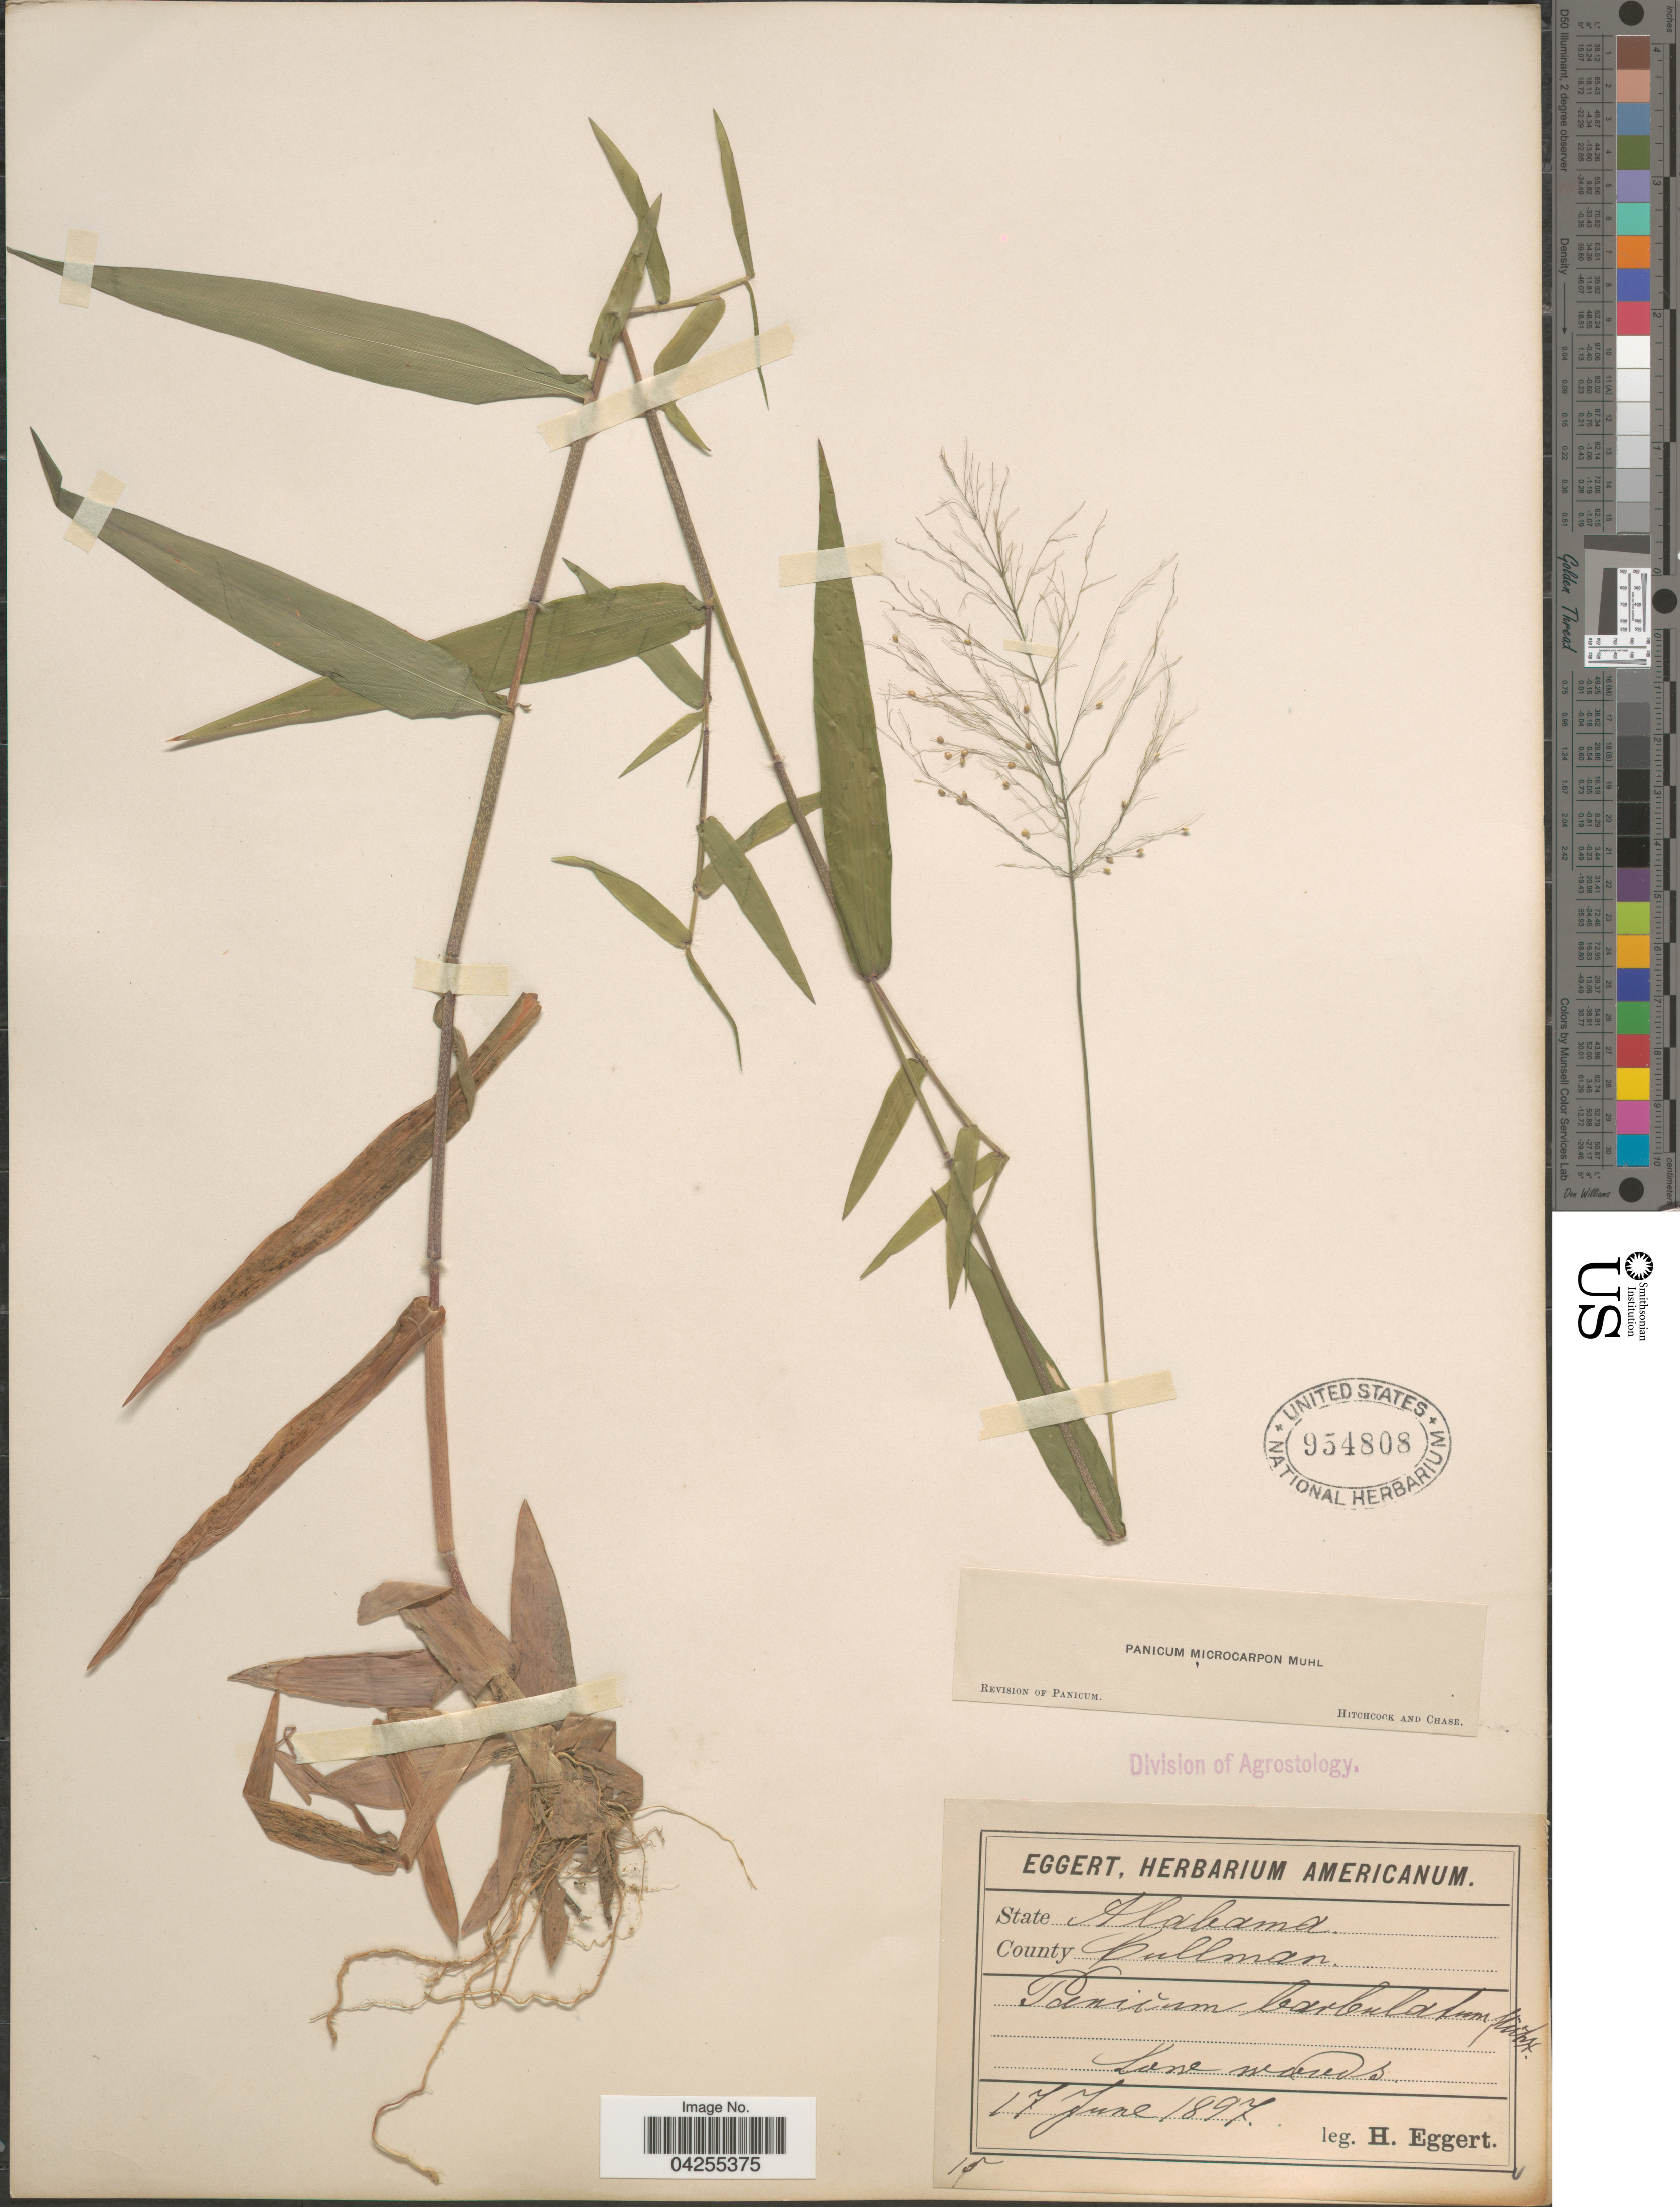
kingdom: Plantae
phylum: Tracheophyta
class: Liliopsida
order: Poales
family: Poaceae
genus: Dichanthelium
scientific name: Dichanthelium dichotomum var. dichotomum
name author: (L.) Gould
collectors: H. Eggert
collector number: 15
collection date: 1897-06-17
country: United States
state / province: Alabama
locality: County Cullman. Lone woods.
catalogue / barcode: US 954808